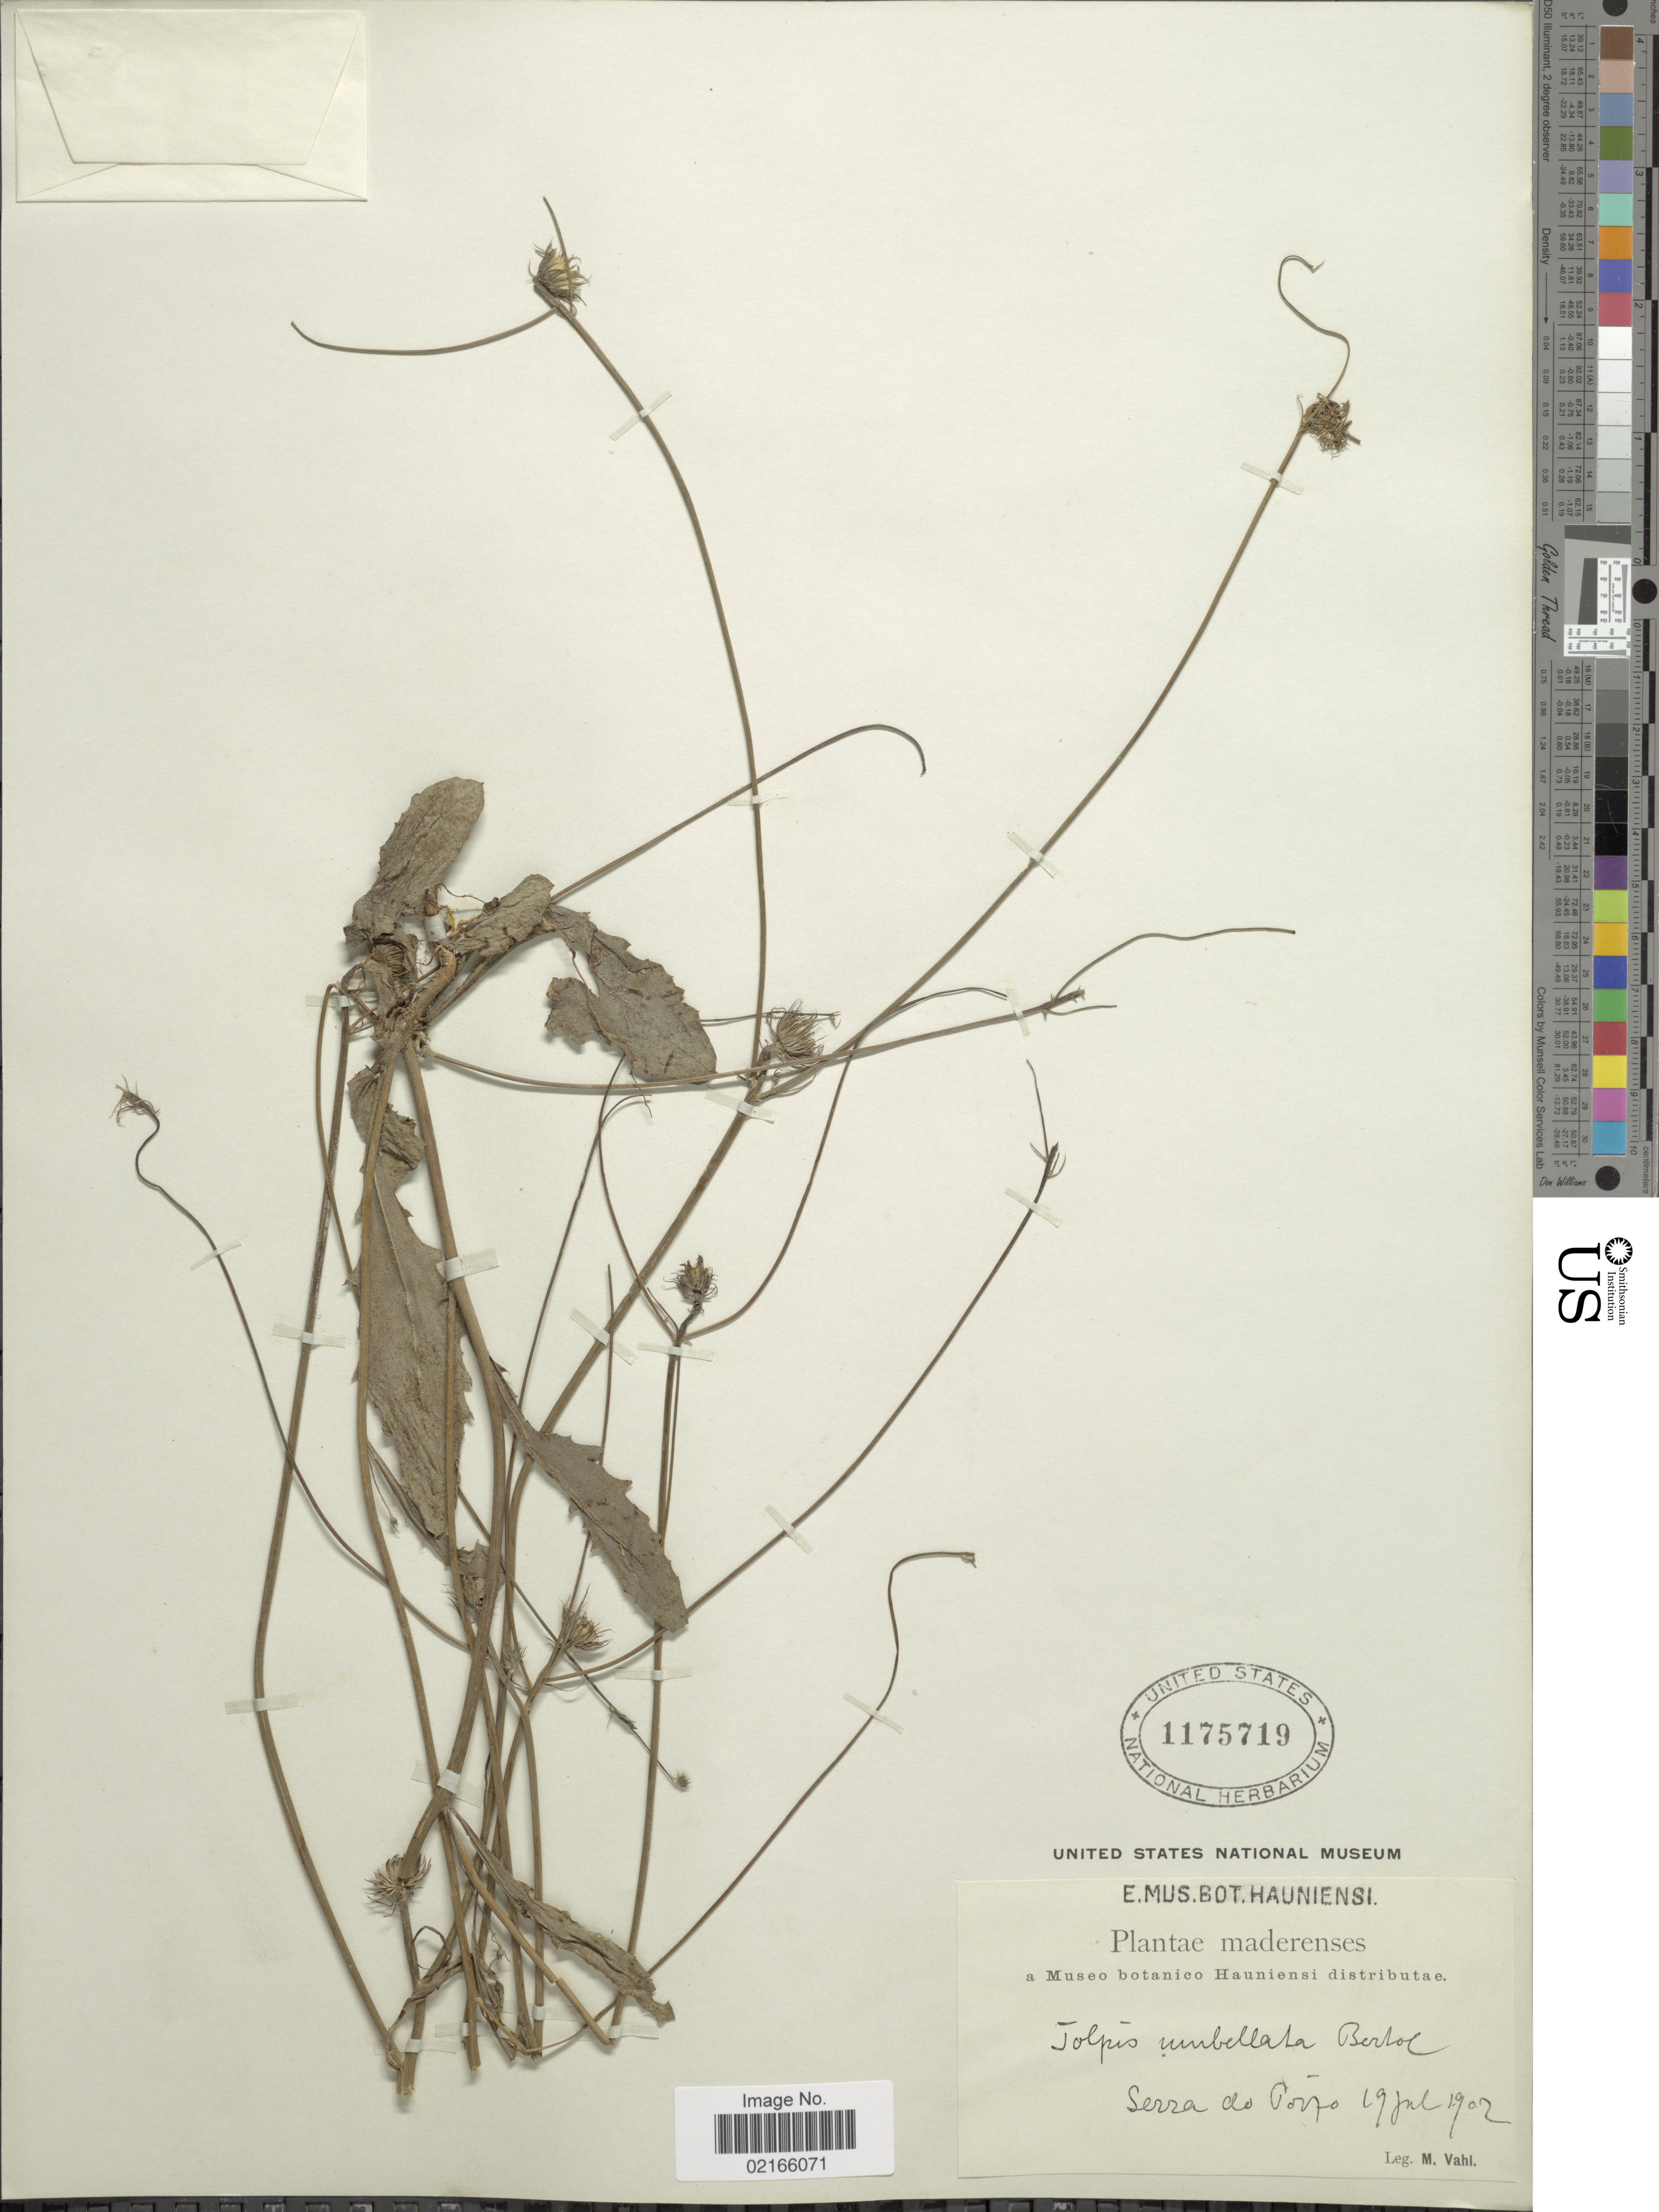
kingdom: Plantae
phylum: Tracheophyta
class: Magnoliopsida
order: Asterales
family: Asteraceae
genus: Tolpis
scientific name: Tolpis barbata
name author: (L.) Gaertn.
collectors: M. Vahl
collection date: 1902-07-19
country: Portugal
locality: Maderenses, Serra de Porto [interpreted]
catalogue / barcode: US 1175719